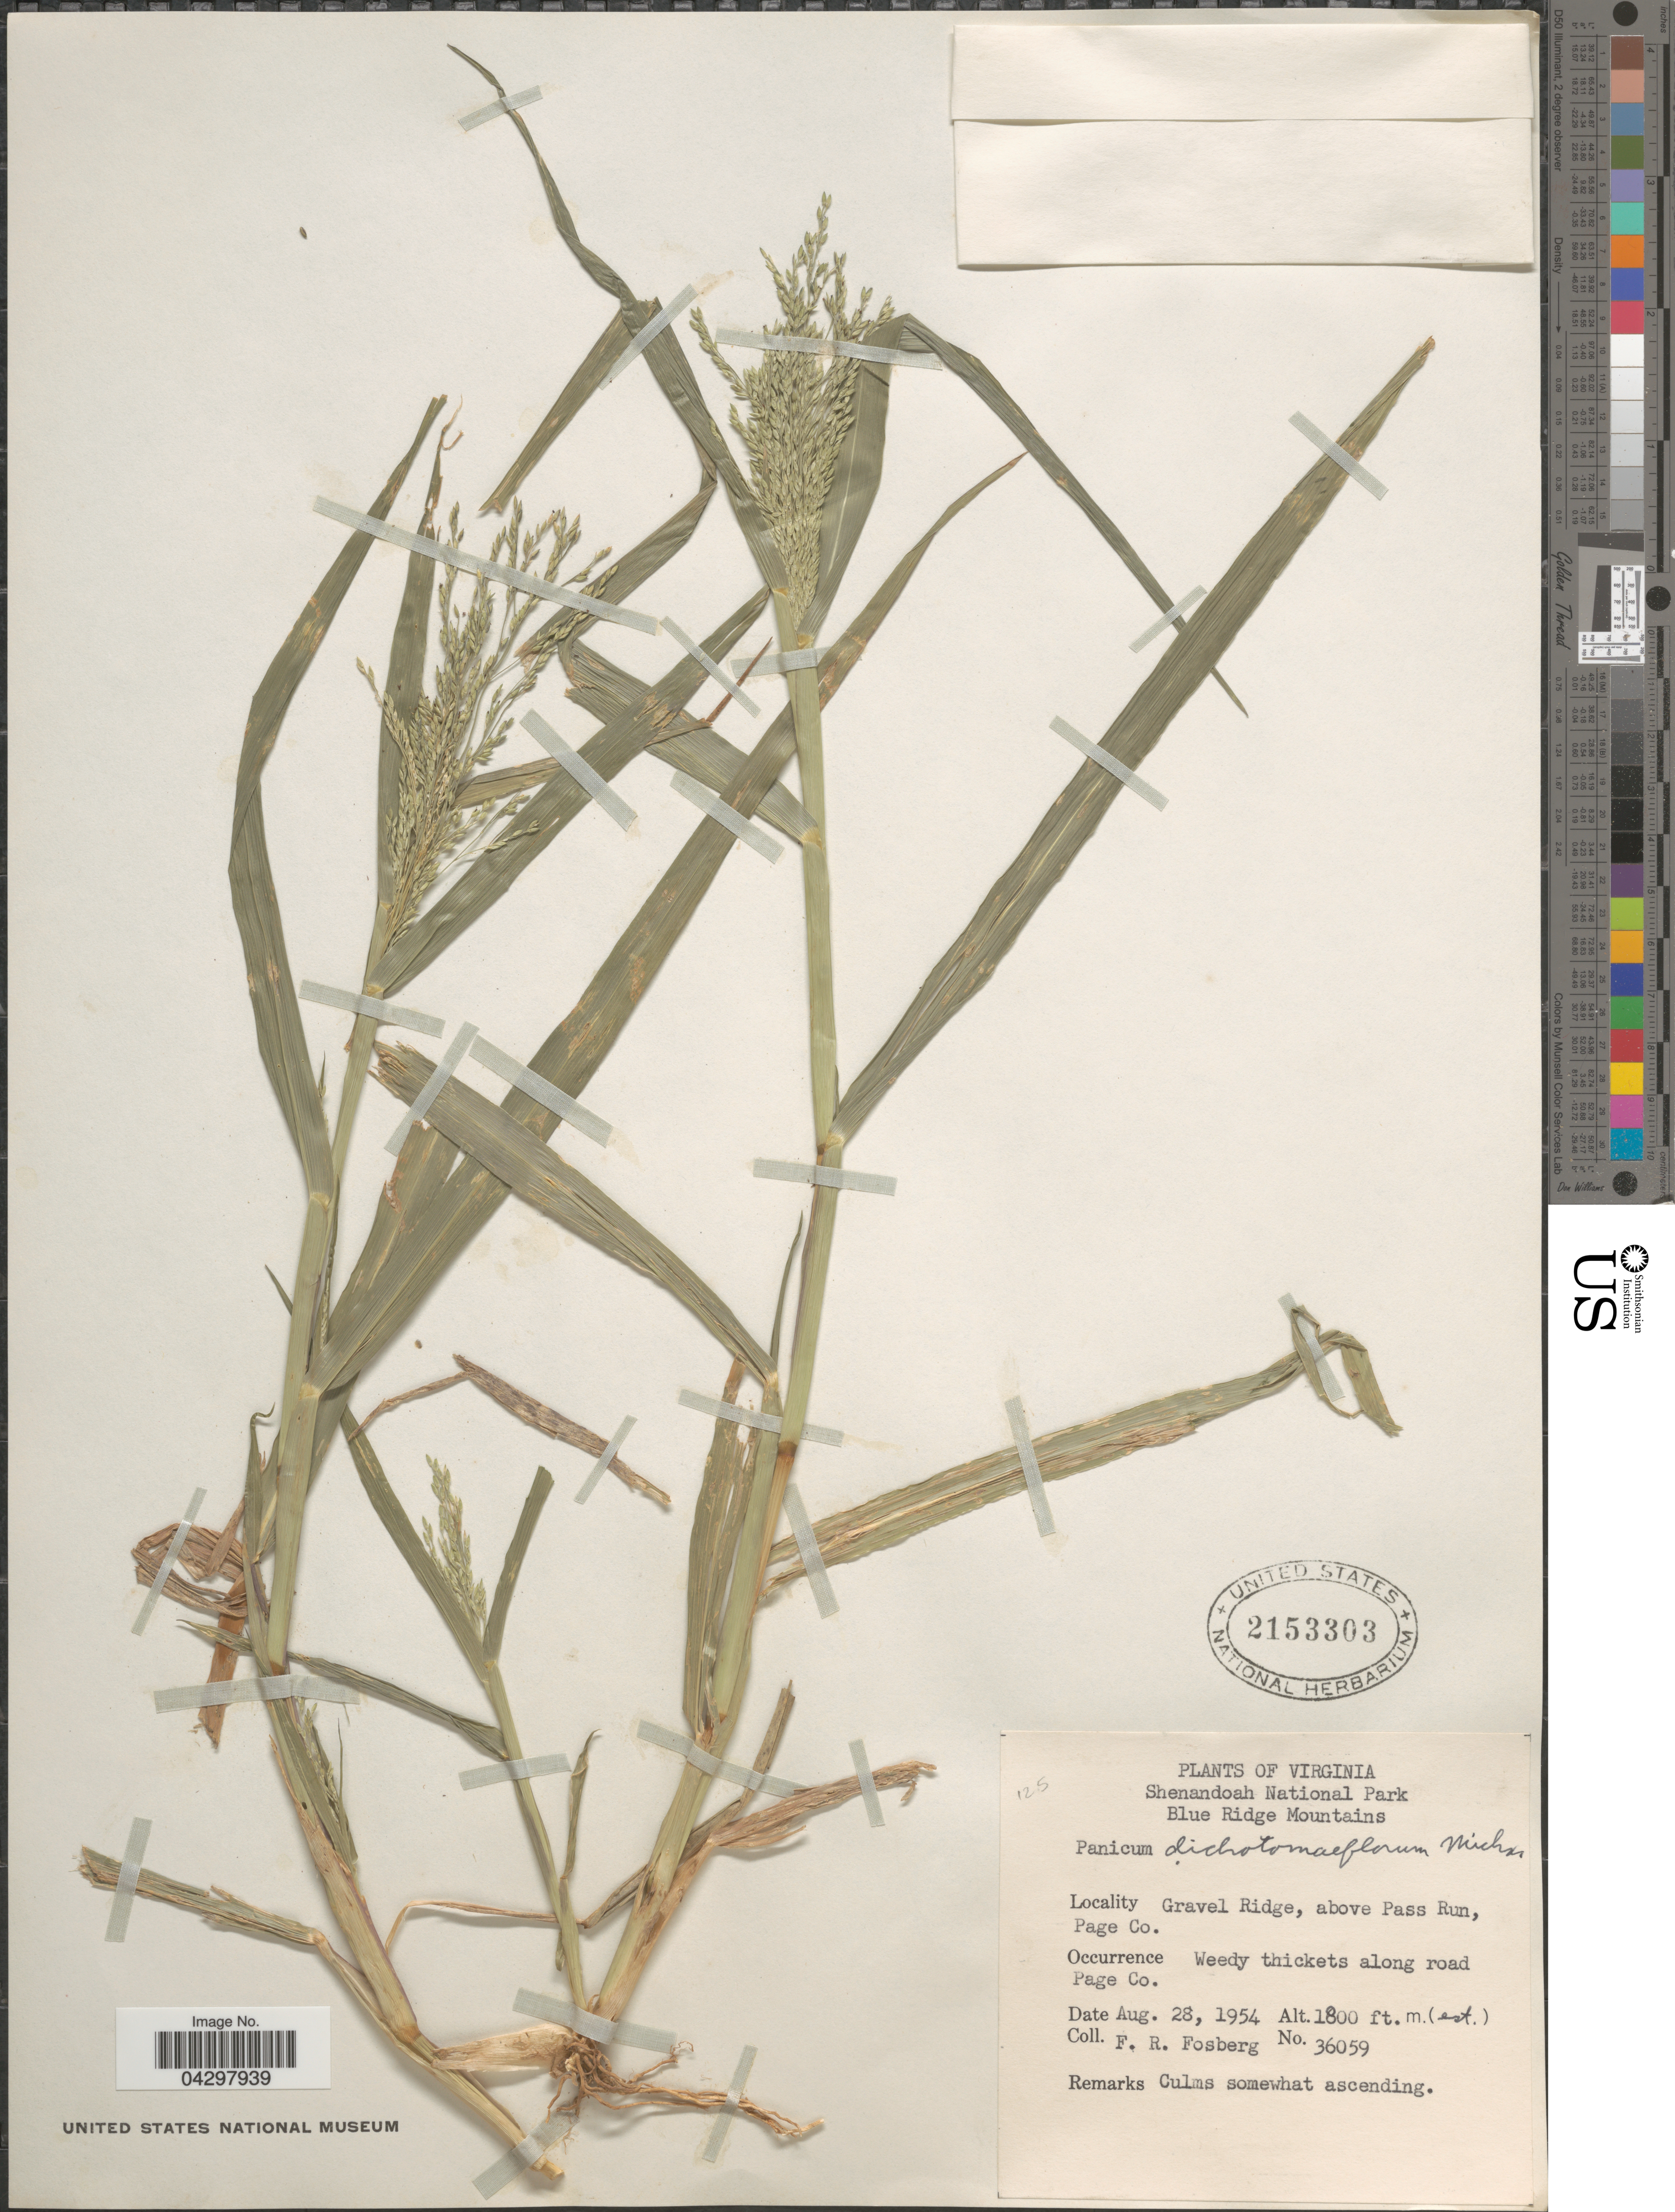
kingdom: Plantae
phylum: Tracheophyta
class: Liliopsida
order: Poales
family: Poaceae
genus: Panicum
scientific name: Panicum dichotomiflorum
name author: Michx.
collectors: F. R. Fosberg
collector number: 36059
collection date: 1954-08-28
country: United States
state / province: Virginia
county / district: Page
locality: Shenandoah National Park. Blue Ridge Mountains. Gravel Ridge, above Pass Run, Page Co. Weedy thickets along road Page Co.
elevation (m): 549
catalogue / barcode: US 2153303